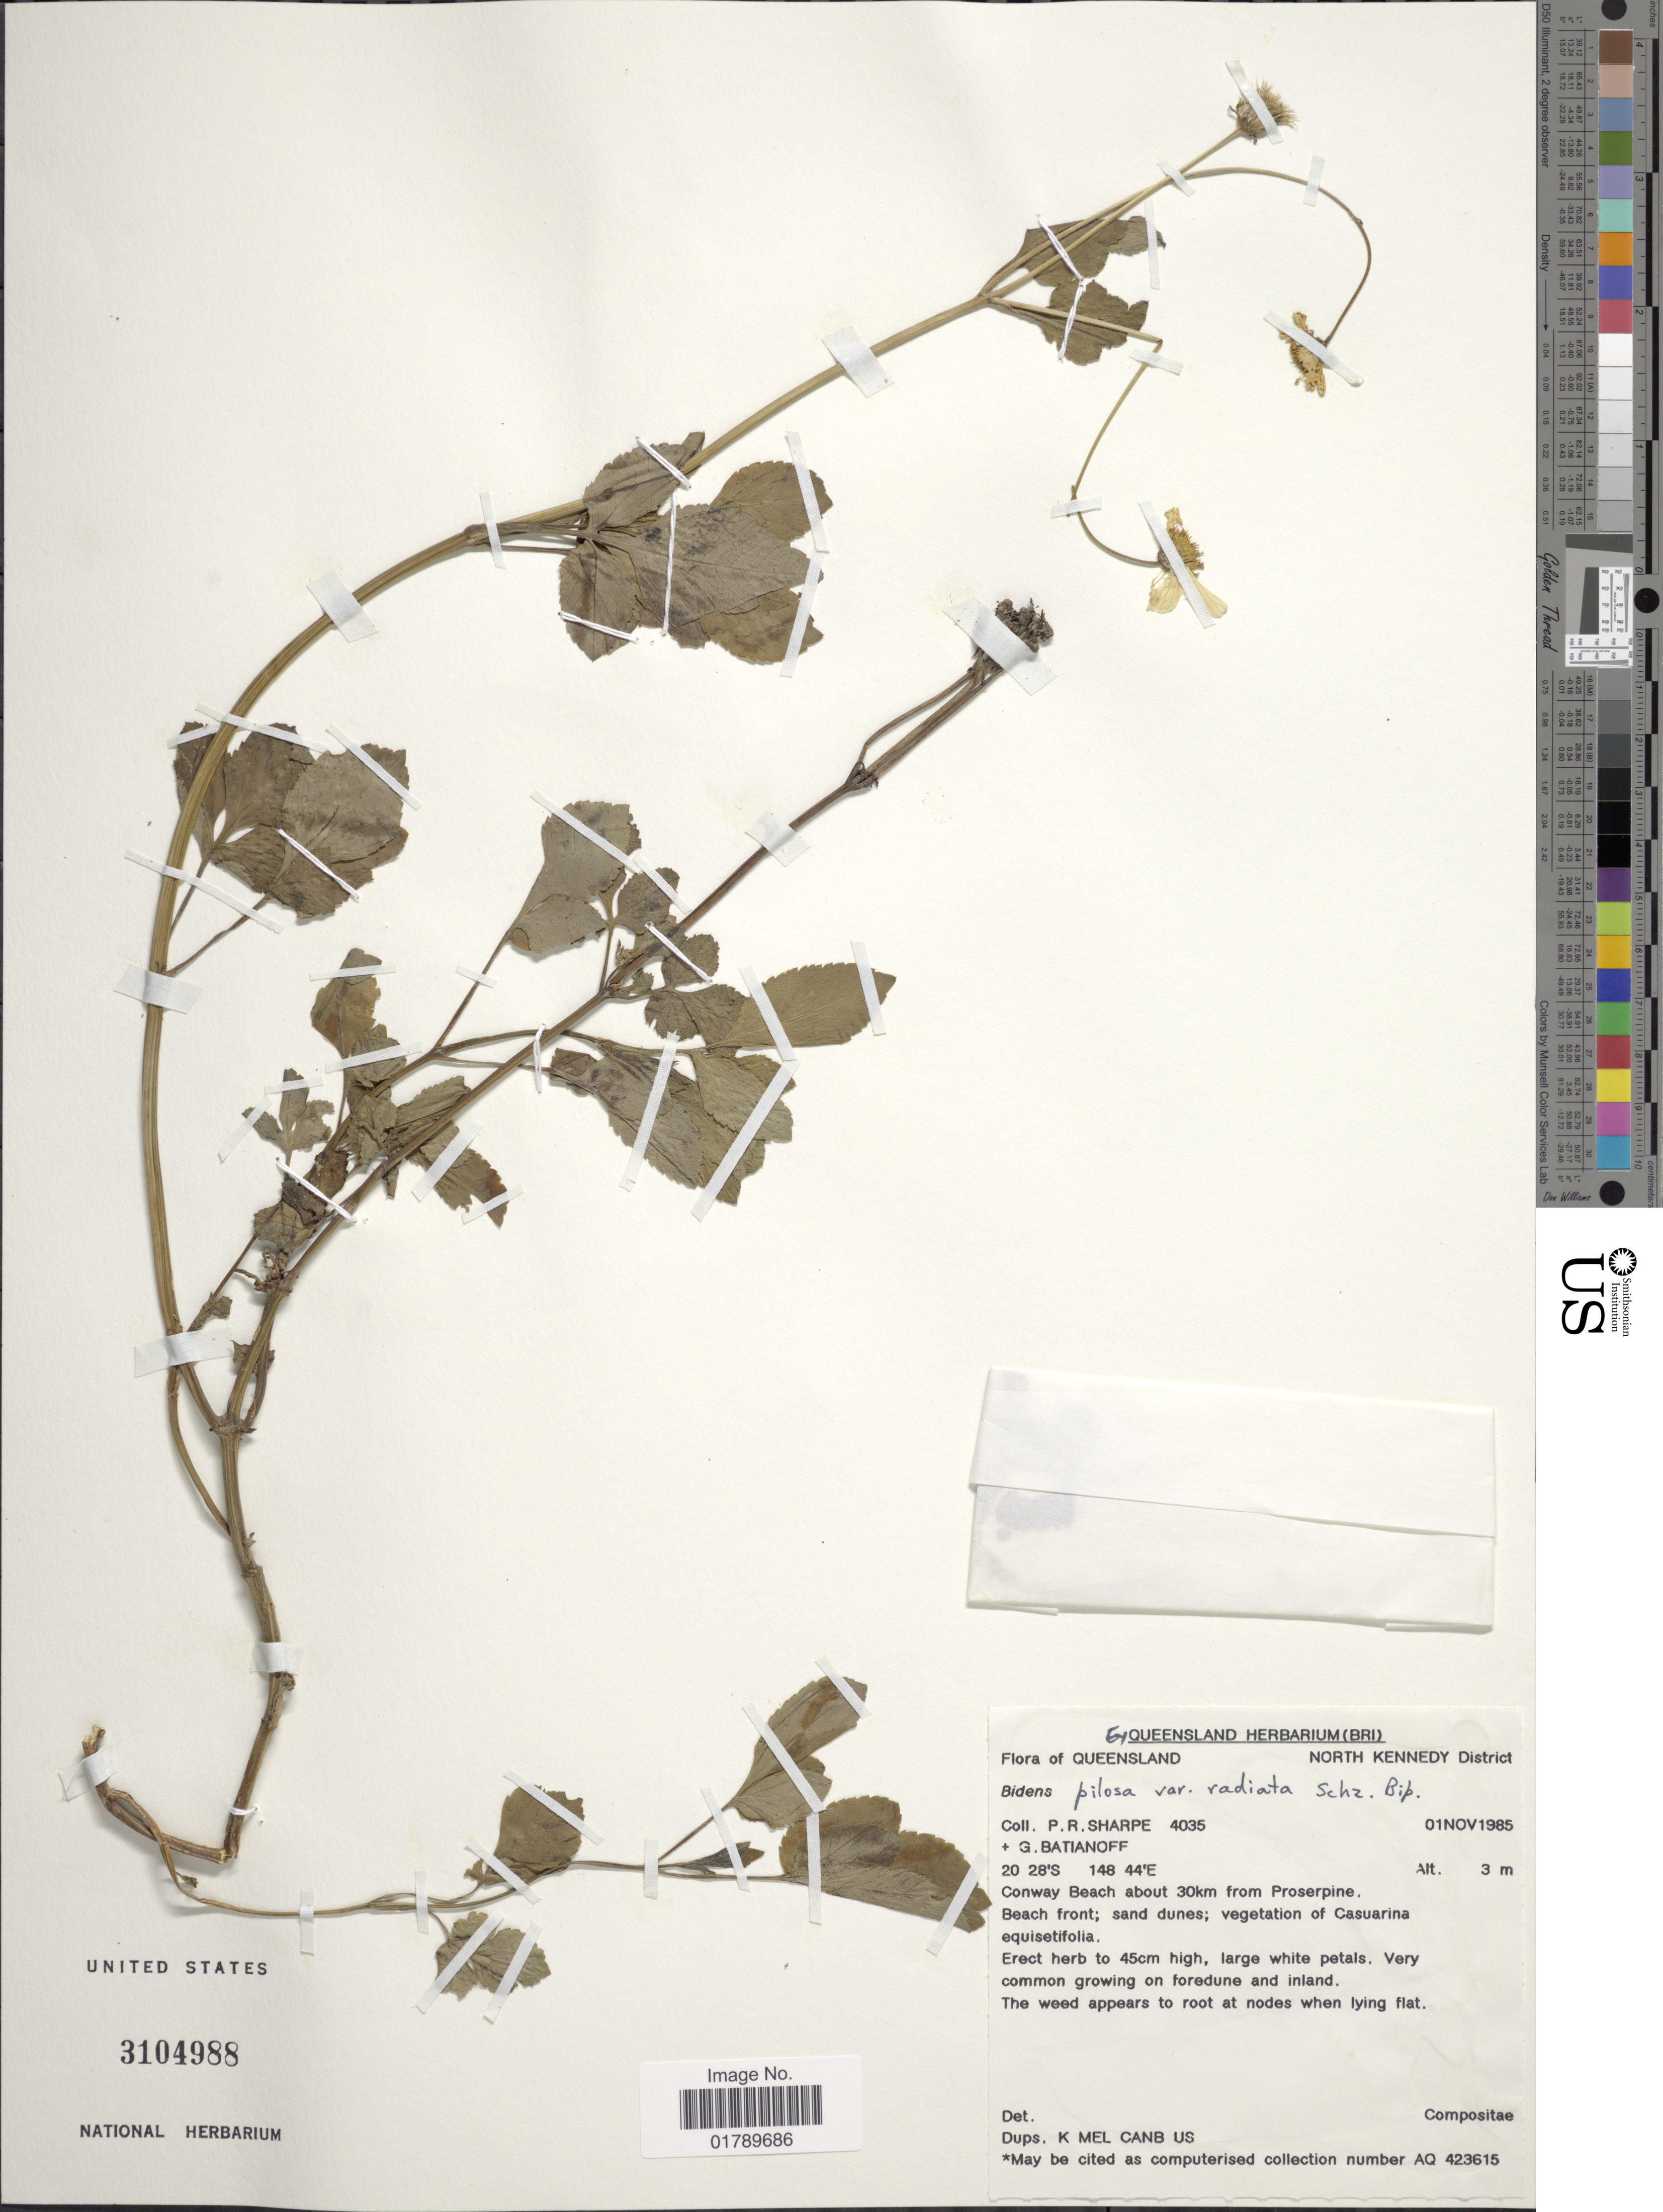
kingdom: Plantae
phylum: Tracheophyta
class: Magnoliopsida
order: Asterales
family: Asteraceae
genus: Bidens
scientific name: Bidens alba var. radiata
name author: (Sch. Bip.) R.E. Ballard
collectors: P. Sharpe & G. Batianoff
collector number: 4035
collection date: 1985-11-01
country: Australia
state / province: Queensland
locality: Queensland. North Kennedy District. Conway Beach about 30km frion Proserpine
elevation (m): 3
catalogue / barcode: US 3104988